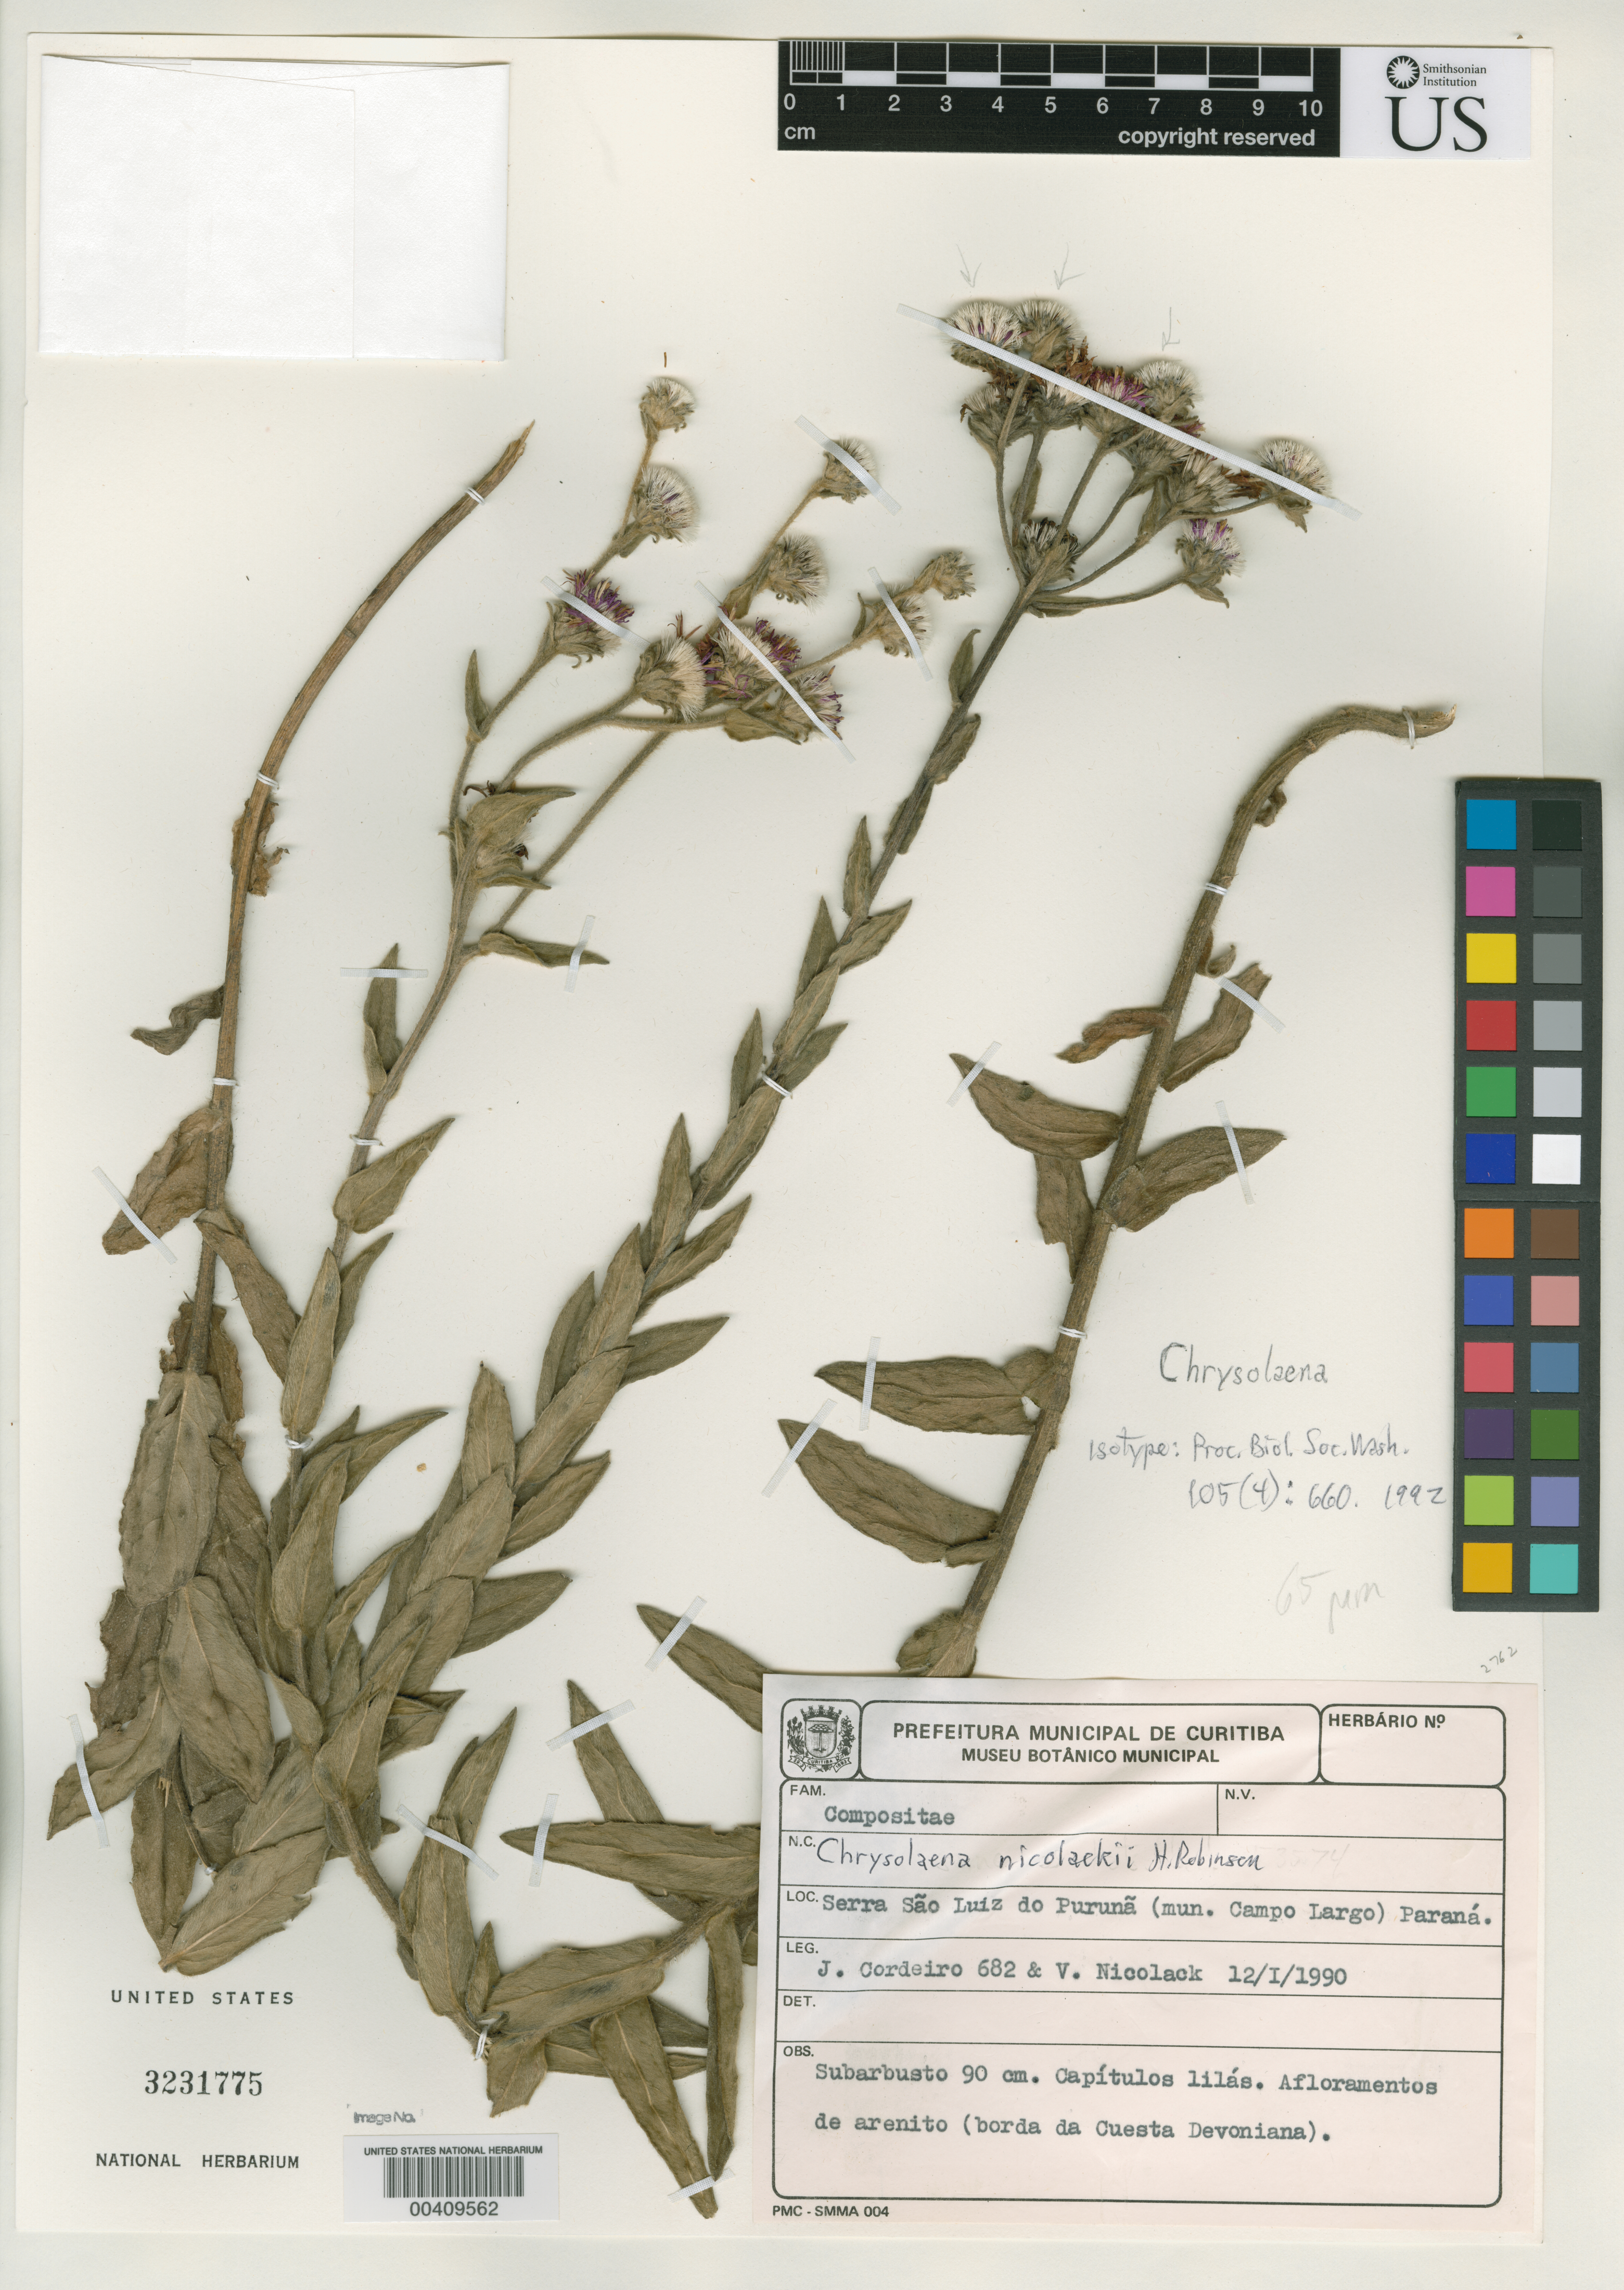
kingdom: Plantae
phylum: Tracheophyta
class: Magnoliopsida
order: Asterales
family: Asteraceae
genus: Chrysolaena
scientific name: Chrysolaena nicolackii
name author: H. Rob.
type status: Isotype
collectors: J. Cordeiro & V. Nicolack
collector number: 682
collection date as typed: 12 Jan 1990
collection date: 1990-01-12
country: Brazil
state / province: Paraná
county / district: Campo Largo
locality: Serra Sao Luiz do Puruna.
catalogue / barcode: US 3231775